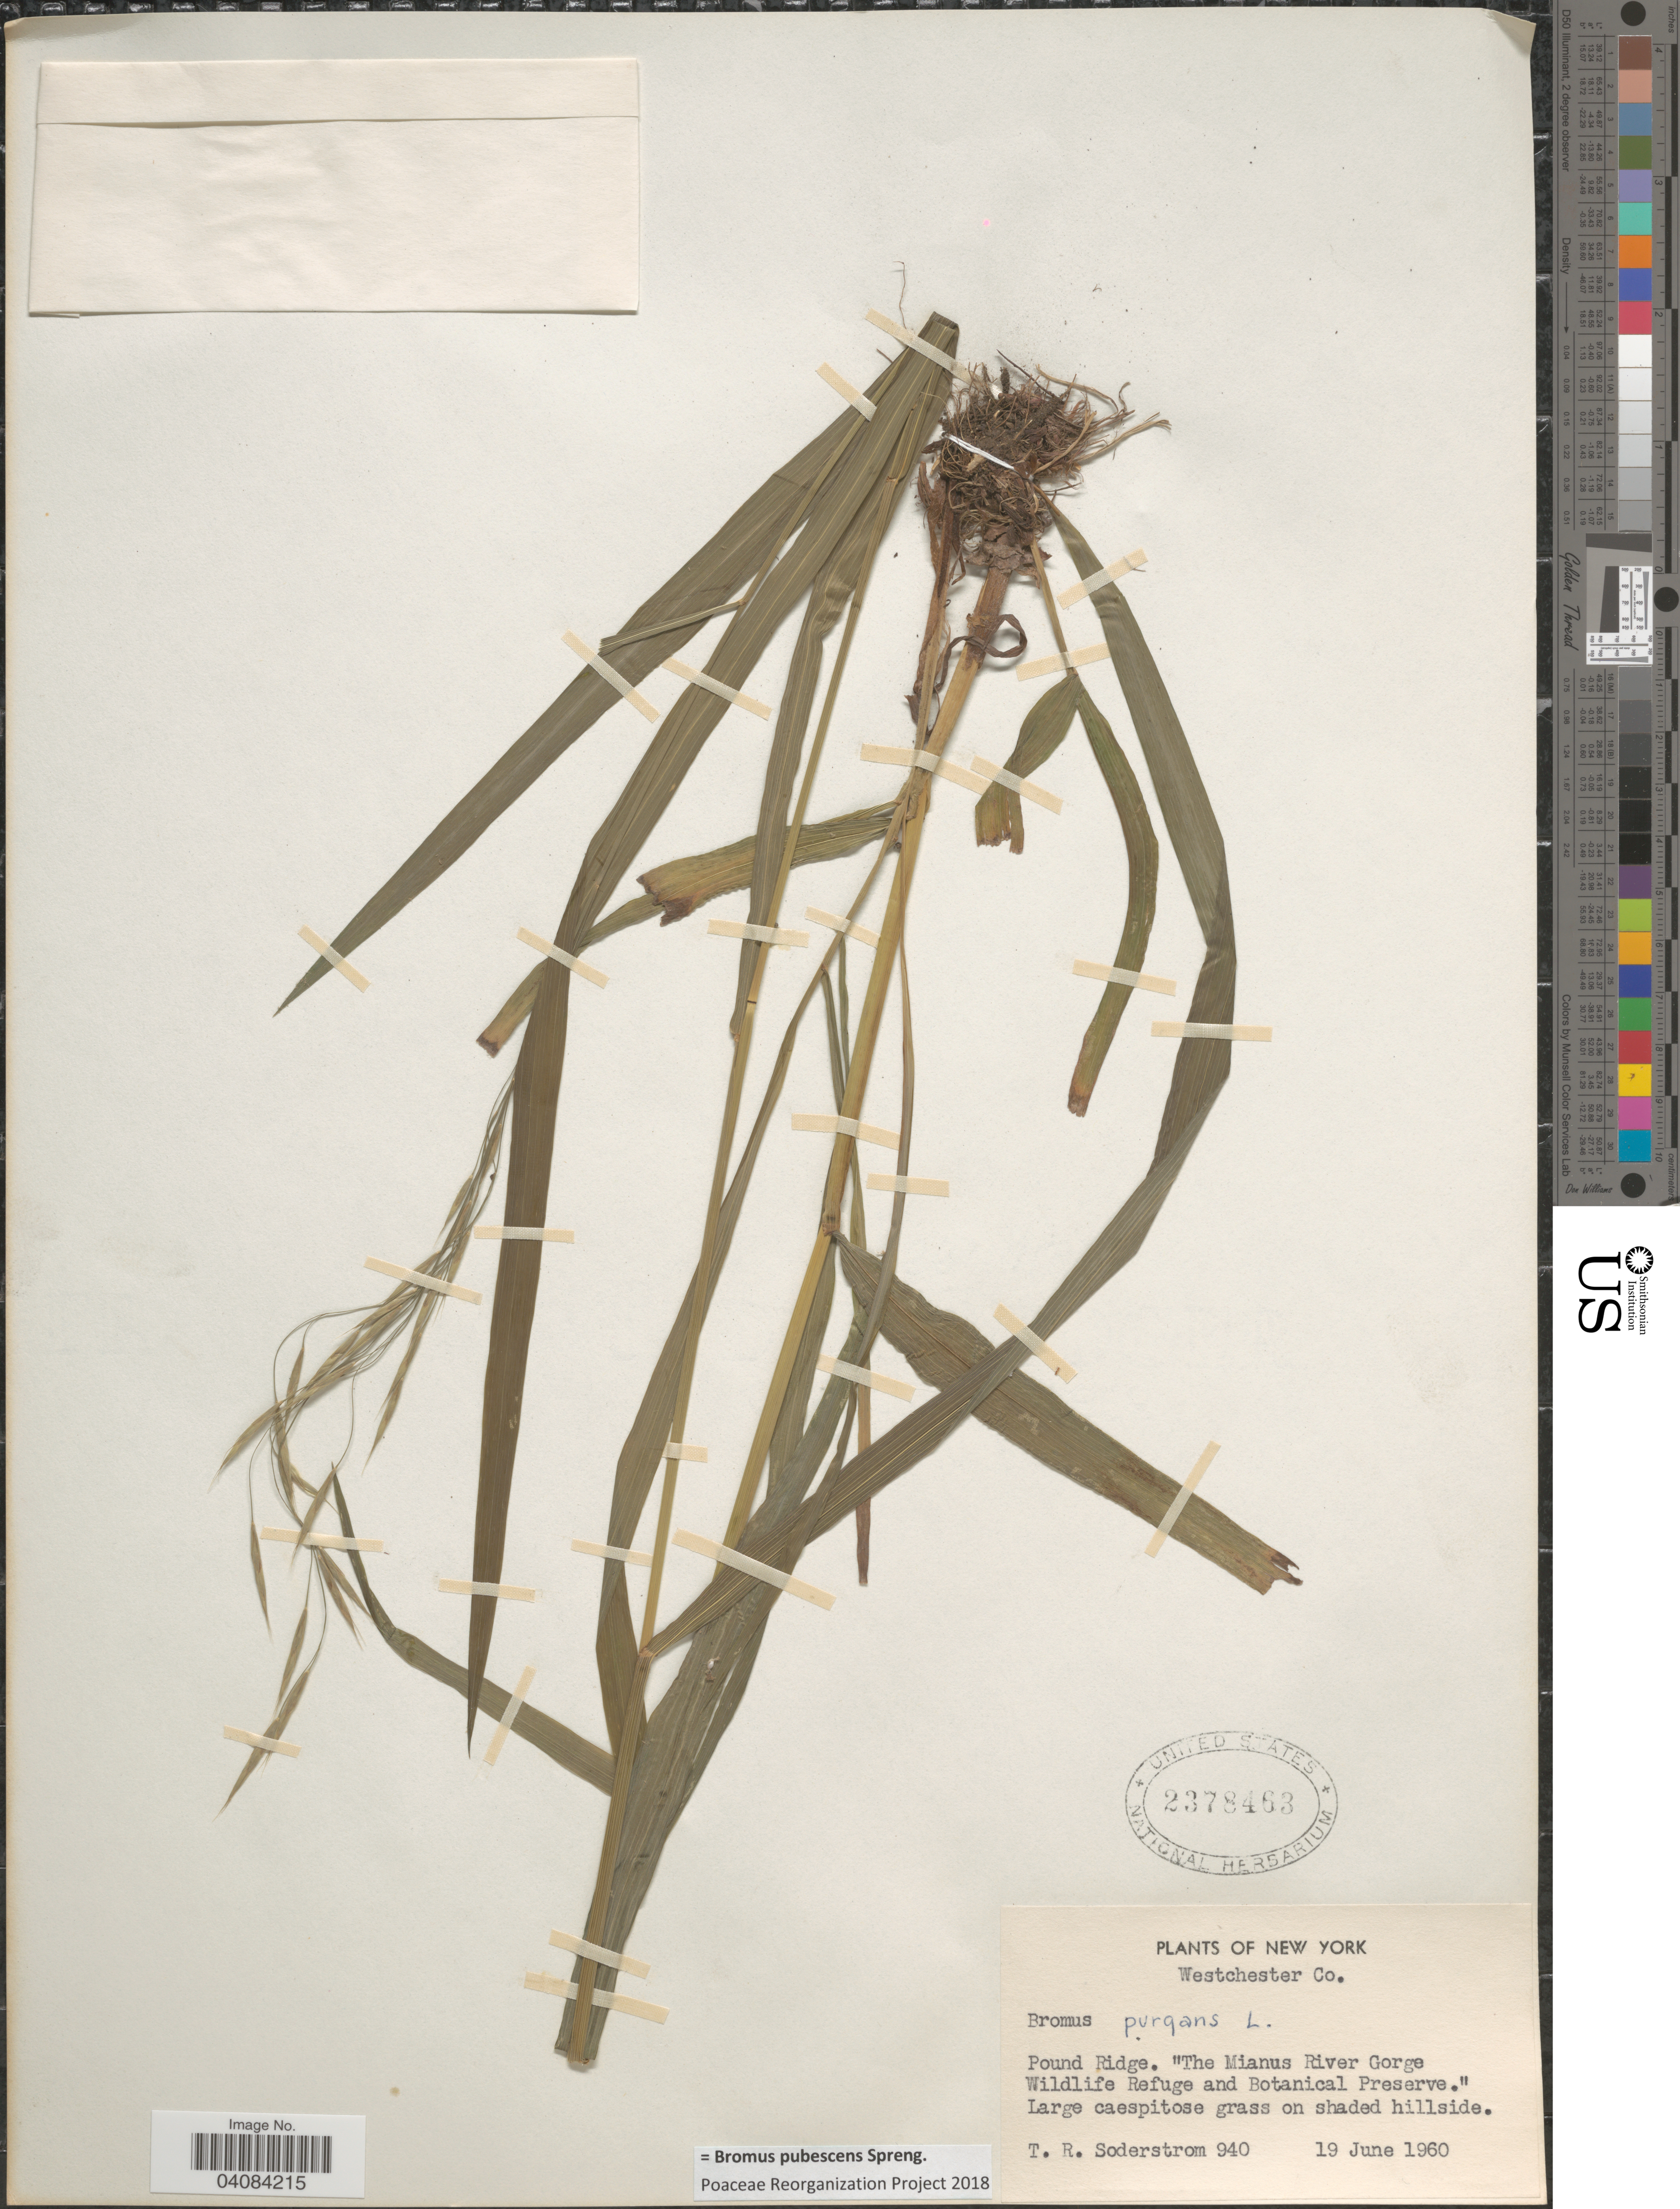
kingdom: Plantae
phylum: Tracheophyta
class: Liliopsida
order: Poales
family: Poaceae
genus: Bromus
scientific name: Bromus pubescens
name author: Muhl. ex Willd.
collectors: T. R. Soderstrom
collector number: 940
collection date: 1960-06-19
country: United States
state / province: New York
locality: Westchester Co. Pound Ridge. "The Mianus River Gorge Wildlife Refuge and Botanical Preserve."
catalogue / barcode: US 2378463